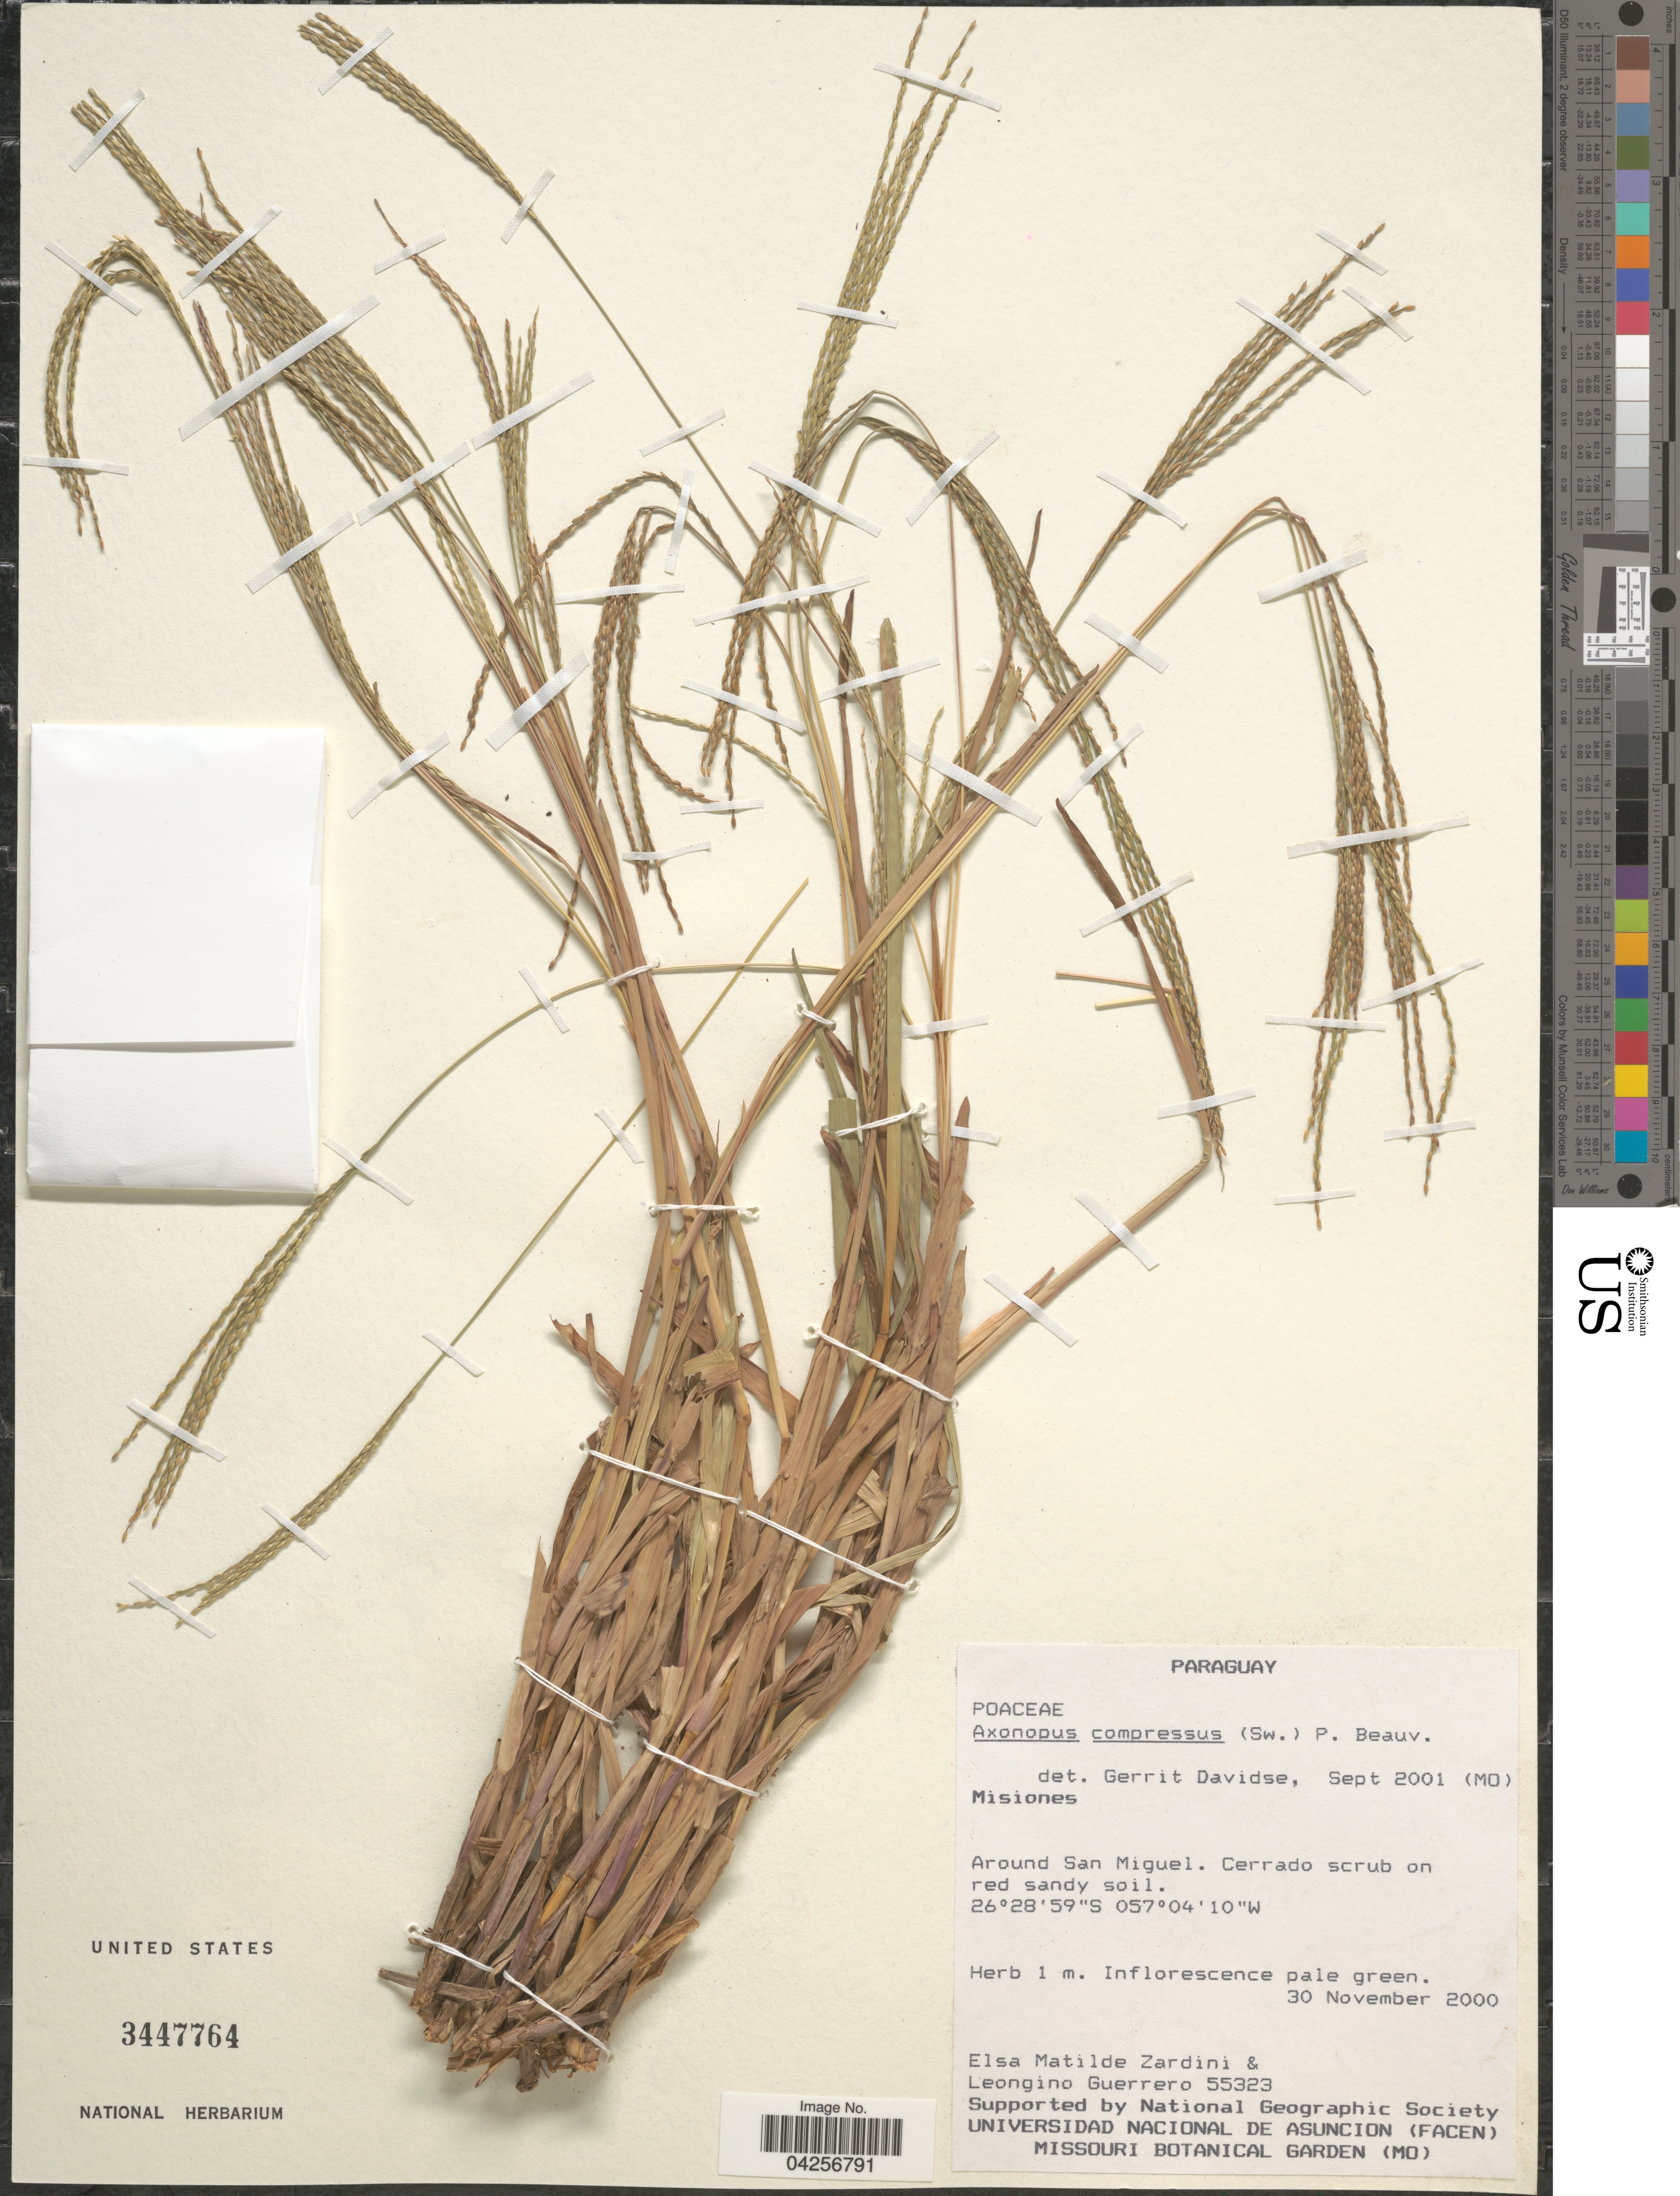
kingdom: Plantae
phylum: Tracheophyta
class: Liliopsida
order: Poales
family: Poaceae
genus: Axonopus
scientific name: Axonopus compressus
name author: (Sw.) P. Beauv.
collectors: E. M. Zardini & L. Guerrero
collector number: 55323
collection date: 2000-11-30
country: Paraguay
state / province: Misiones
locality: Around San Miguel.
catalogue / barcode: US 3447764